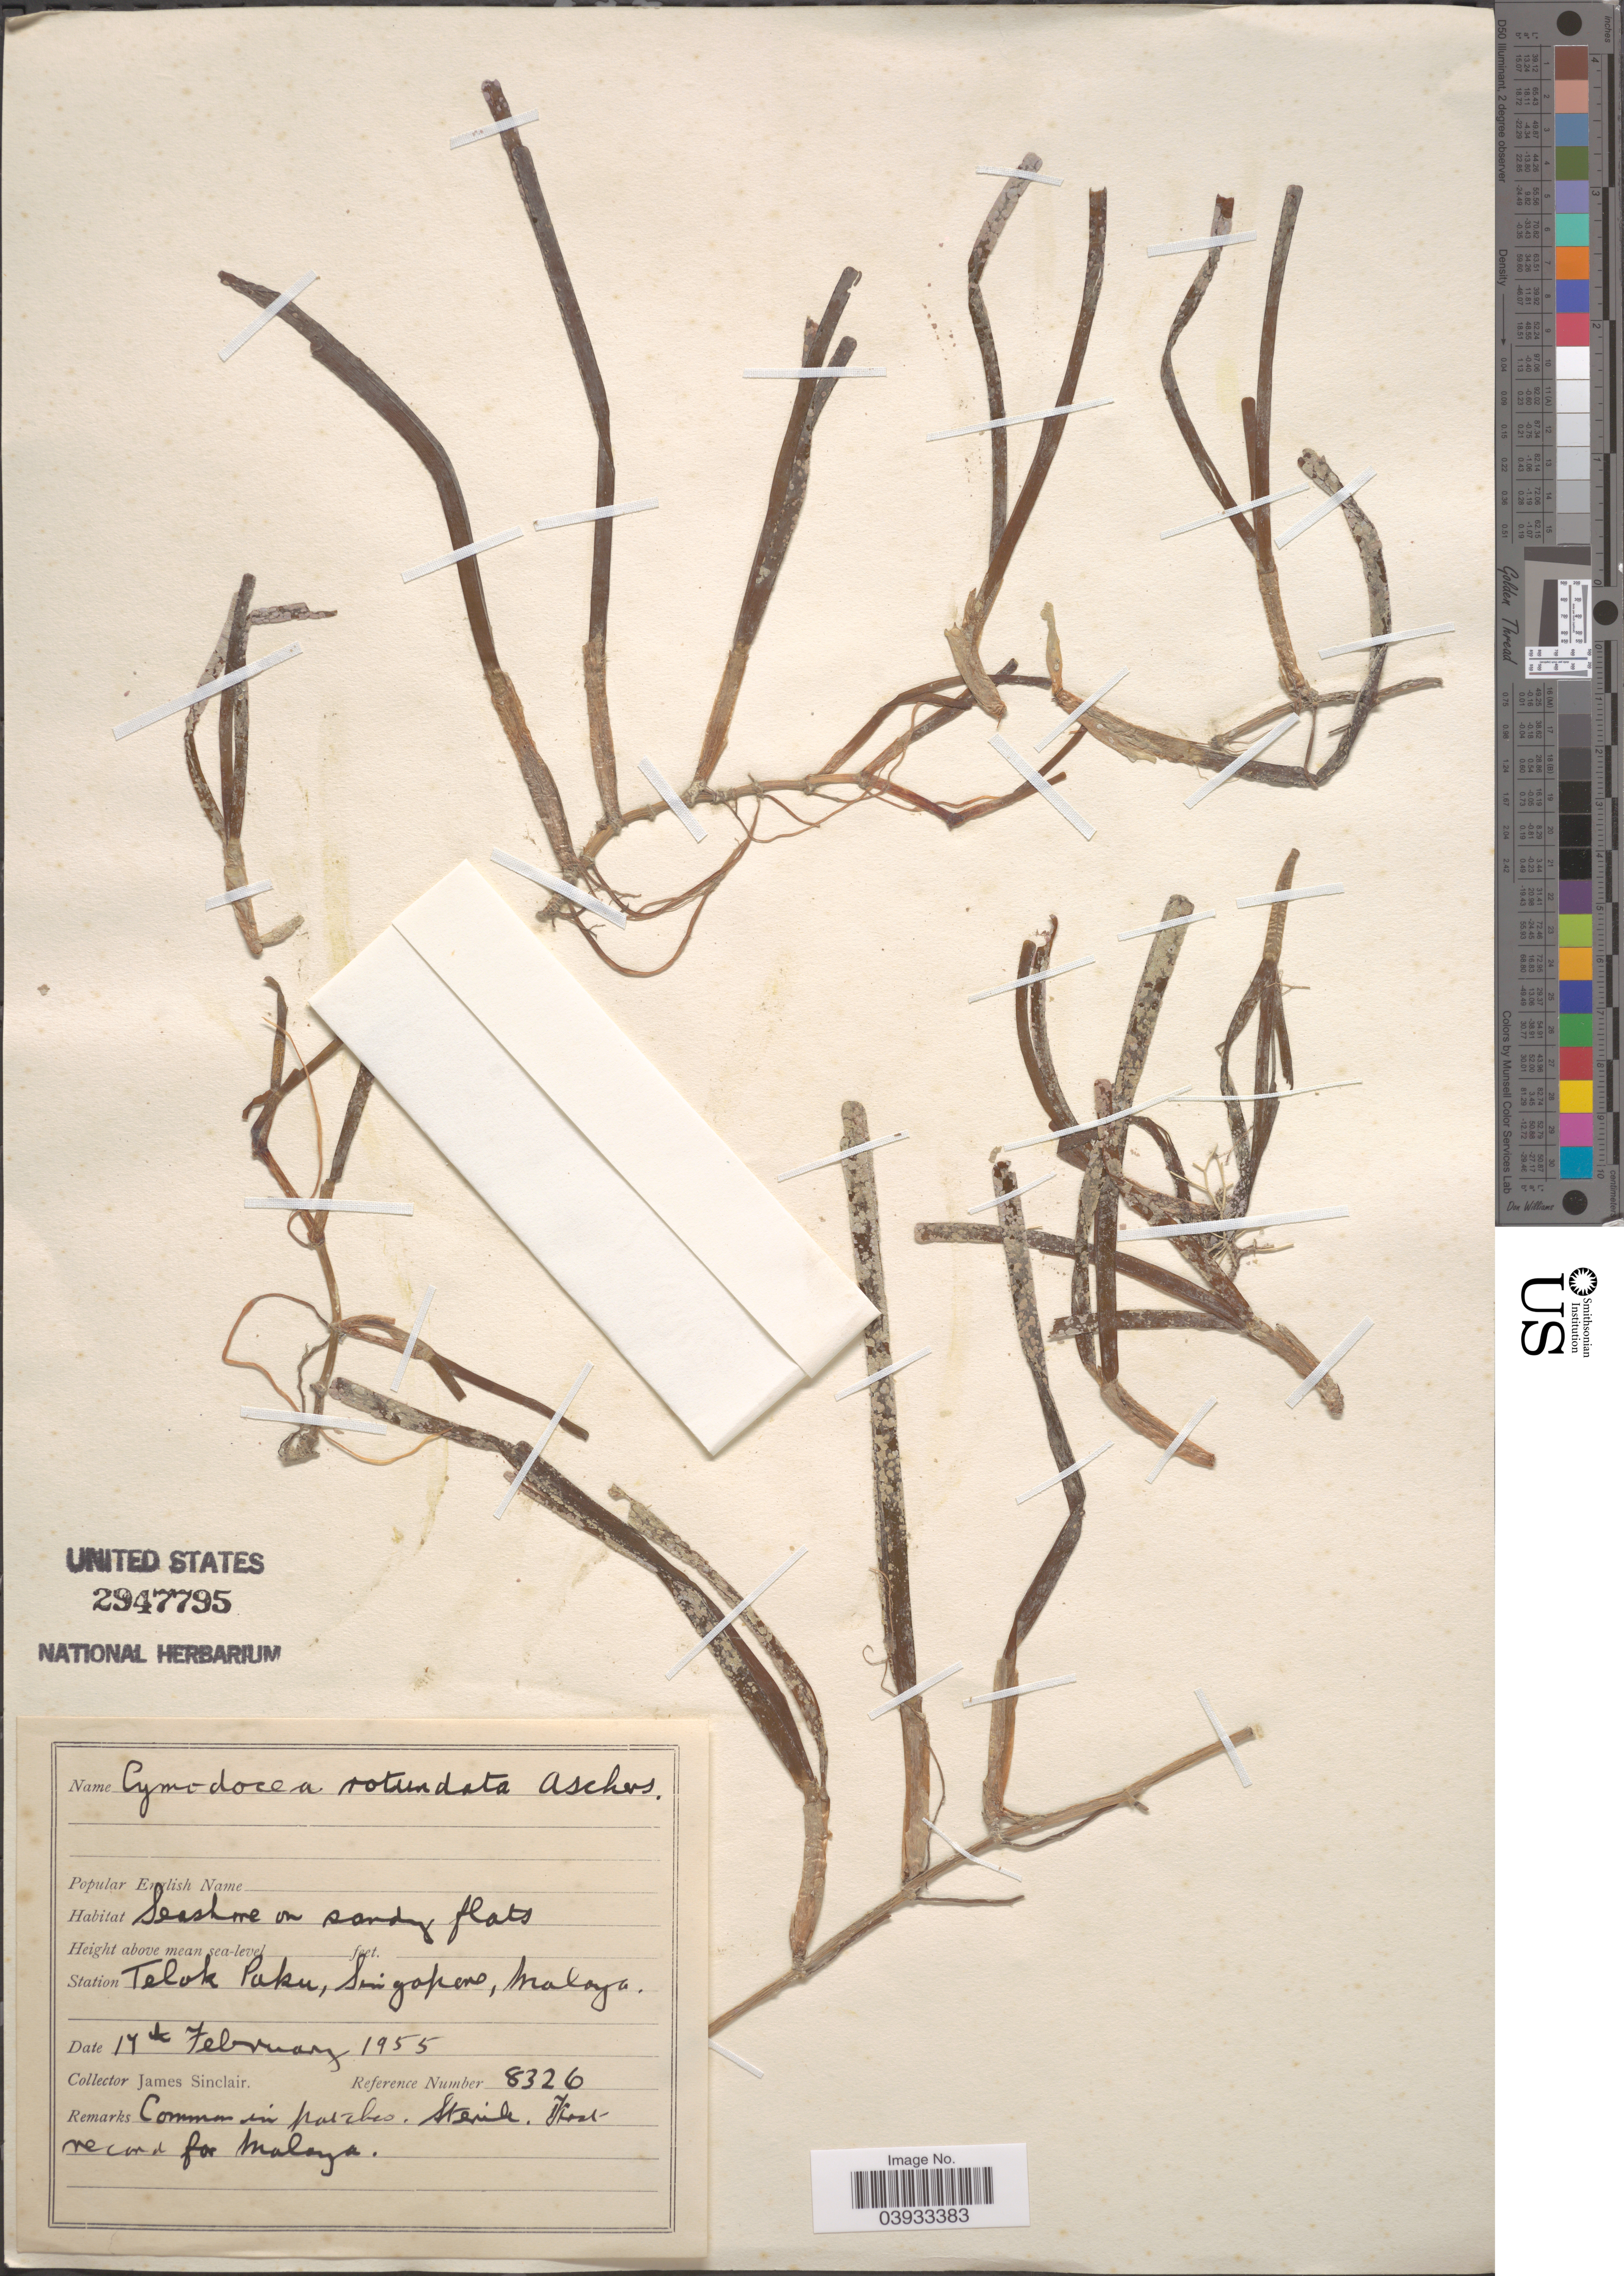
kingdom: Plantae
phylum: Tracheophyta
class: Liliopsida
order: Alismatales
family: Cymodoceaceae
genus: Cymodocea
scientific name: Cymodocea rotundata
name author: Asch. & Schweinf.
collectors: J. Sinclair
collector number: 8326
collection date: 1955-02-17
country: Singapore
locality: Station Telok Paku, Malaya.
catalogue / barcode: US 2947795